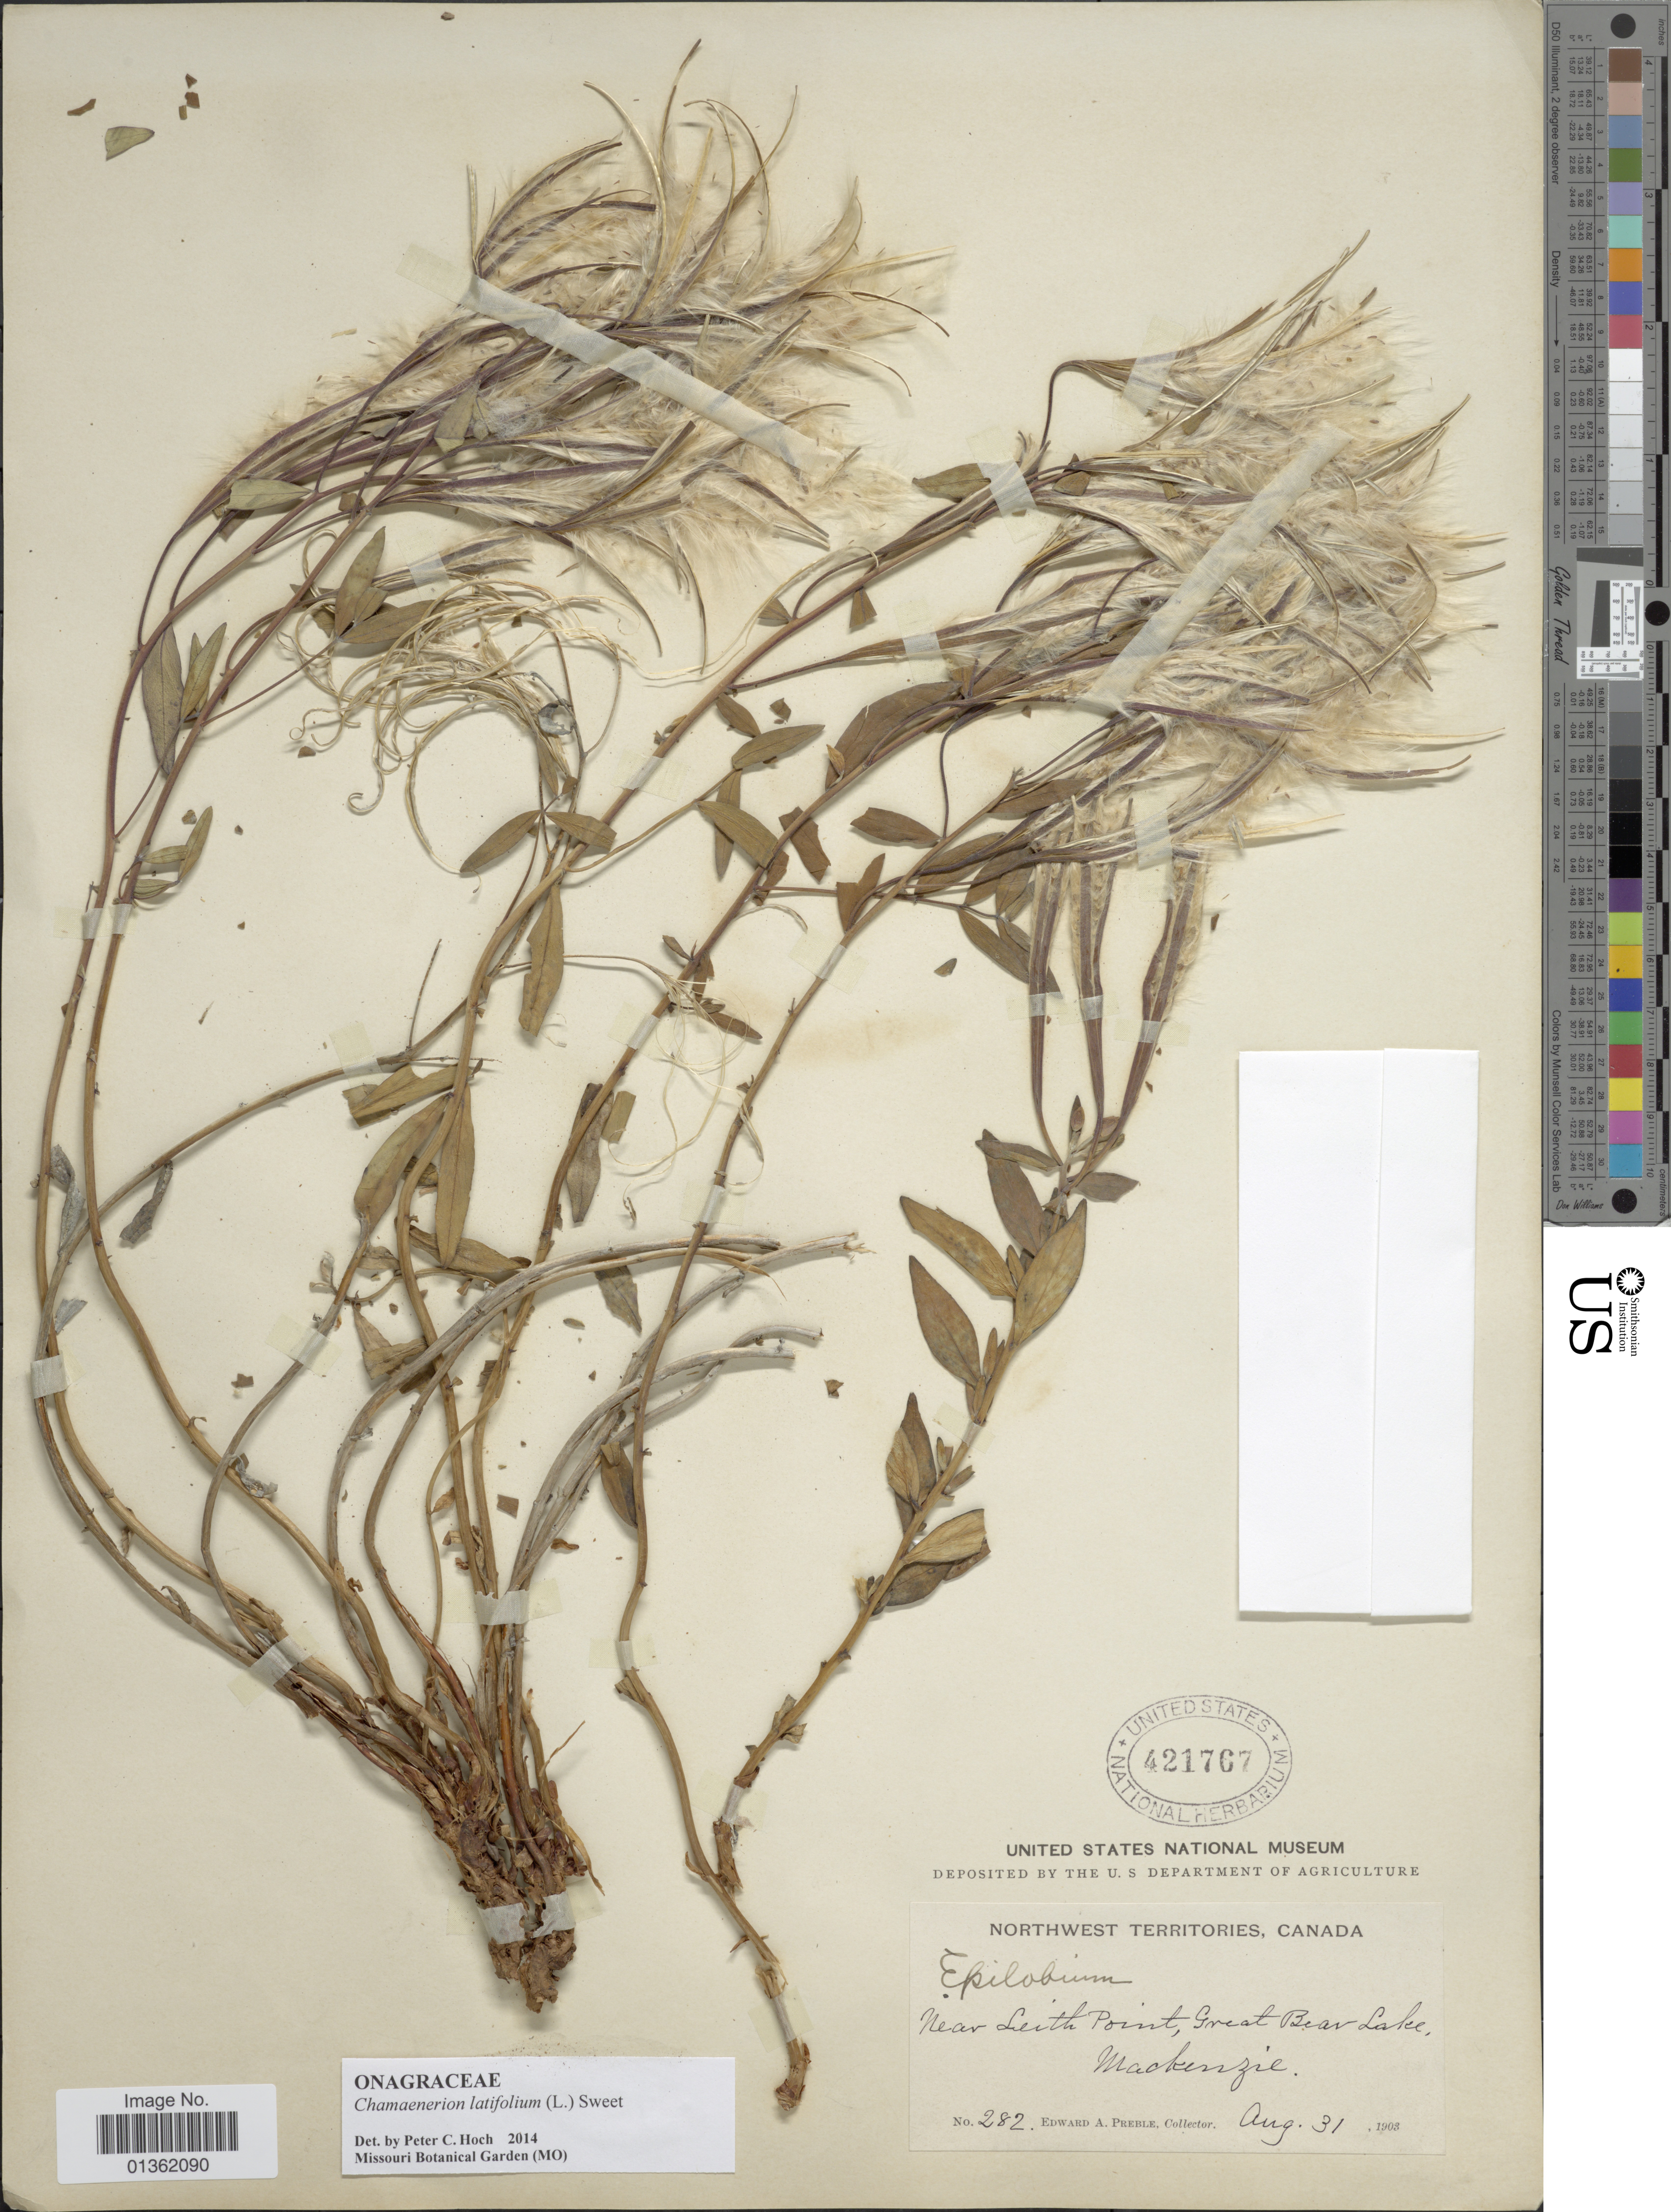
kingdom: Plantae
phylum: Tracheophyta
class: Magnoliopsida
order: Myrtales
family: Onagraceae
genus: Chamaenerion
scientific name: Chamaenerion latifolium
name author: (L.) Th. Fr. & Lange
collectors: E. Preble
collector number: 282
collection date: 1903-08-31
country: Canada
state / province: Northwest Territories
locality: Near Leith Point, Great Bear Lake, Mackenzie.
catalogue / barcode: US 421767